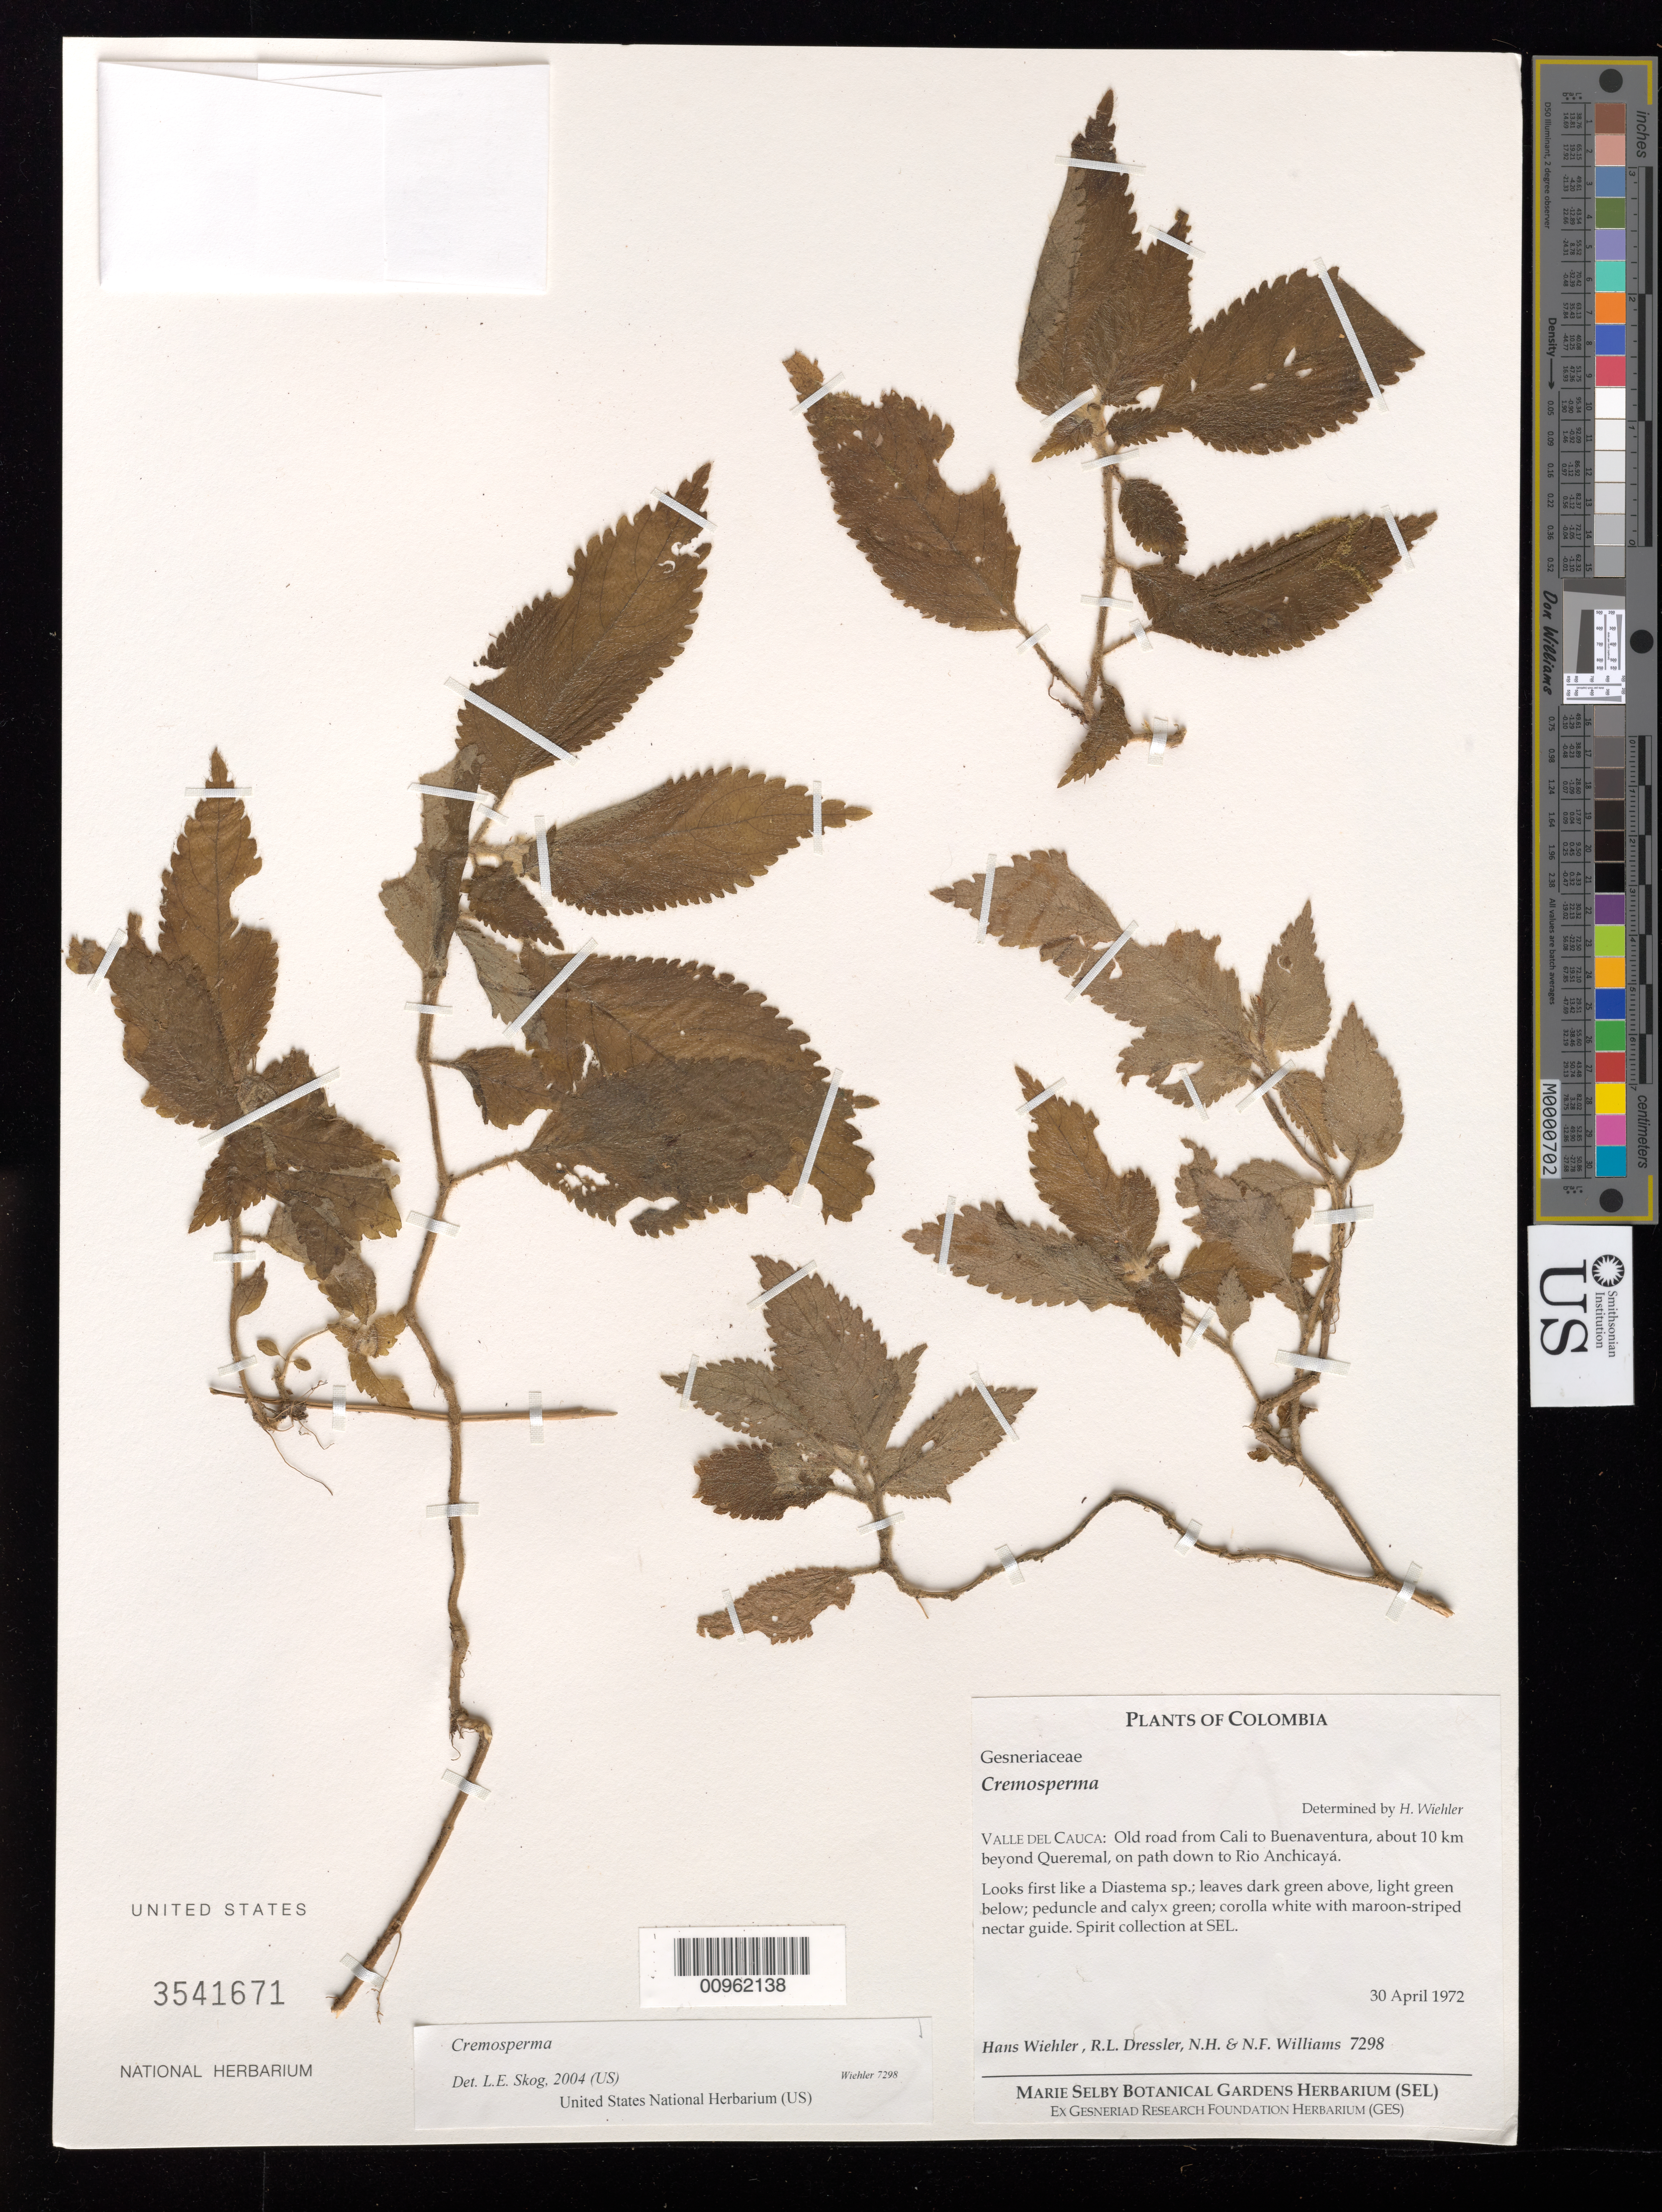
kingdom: Plantae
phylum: Tracheophyta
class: Magnoliopsida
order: Lamiales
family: Gesneriaceae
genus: Cremosperma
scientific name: Cremosperma sp.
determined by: Skog, Laurence E.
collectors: H. J. Wiehler, R. Dressler & N. Williams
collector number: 7298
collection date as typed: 30 Apr 1972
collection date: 1972-04-30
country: Colombia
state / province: Valle del Cauca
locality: Valle del Cauca: old road from Cali to Buenaventura, about 10 km beyond Queremal, on path down to rio Anchicayá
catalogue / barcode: US 3541671